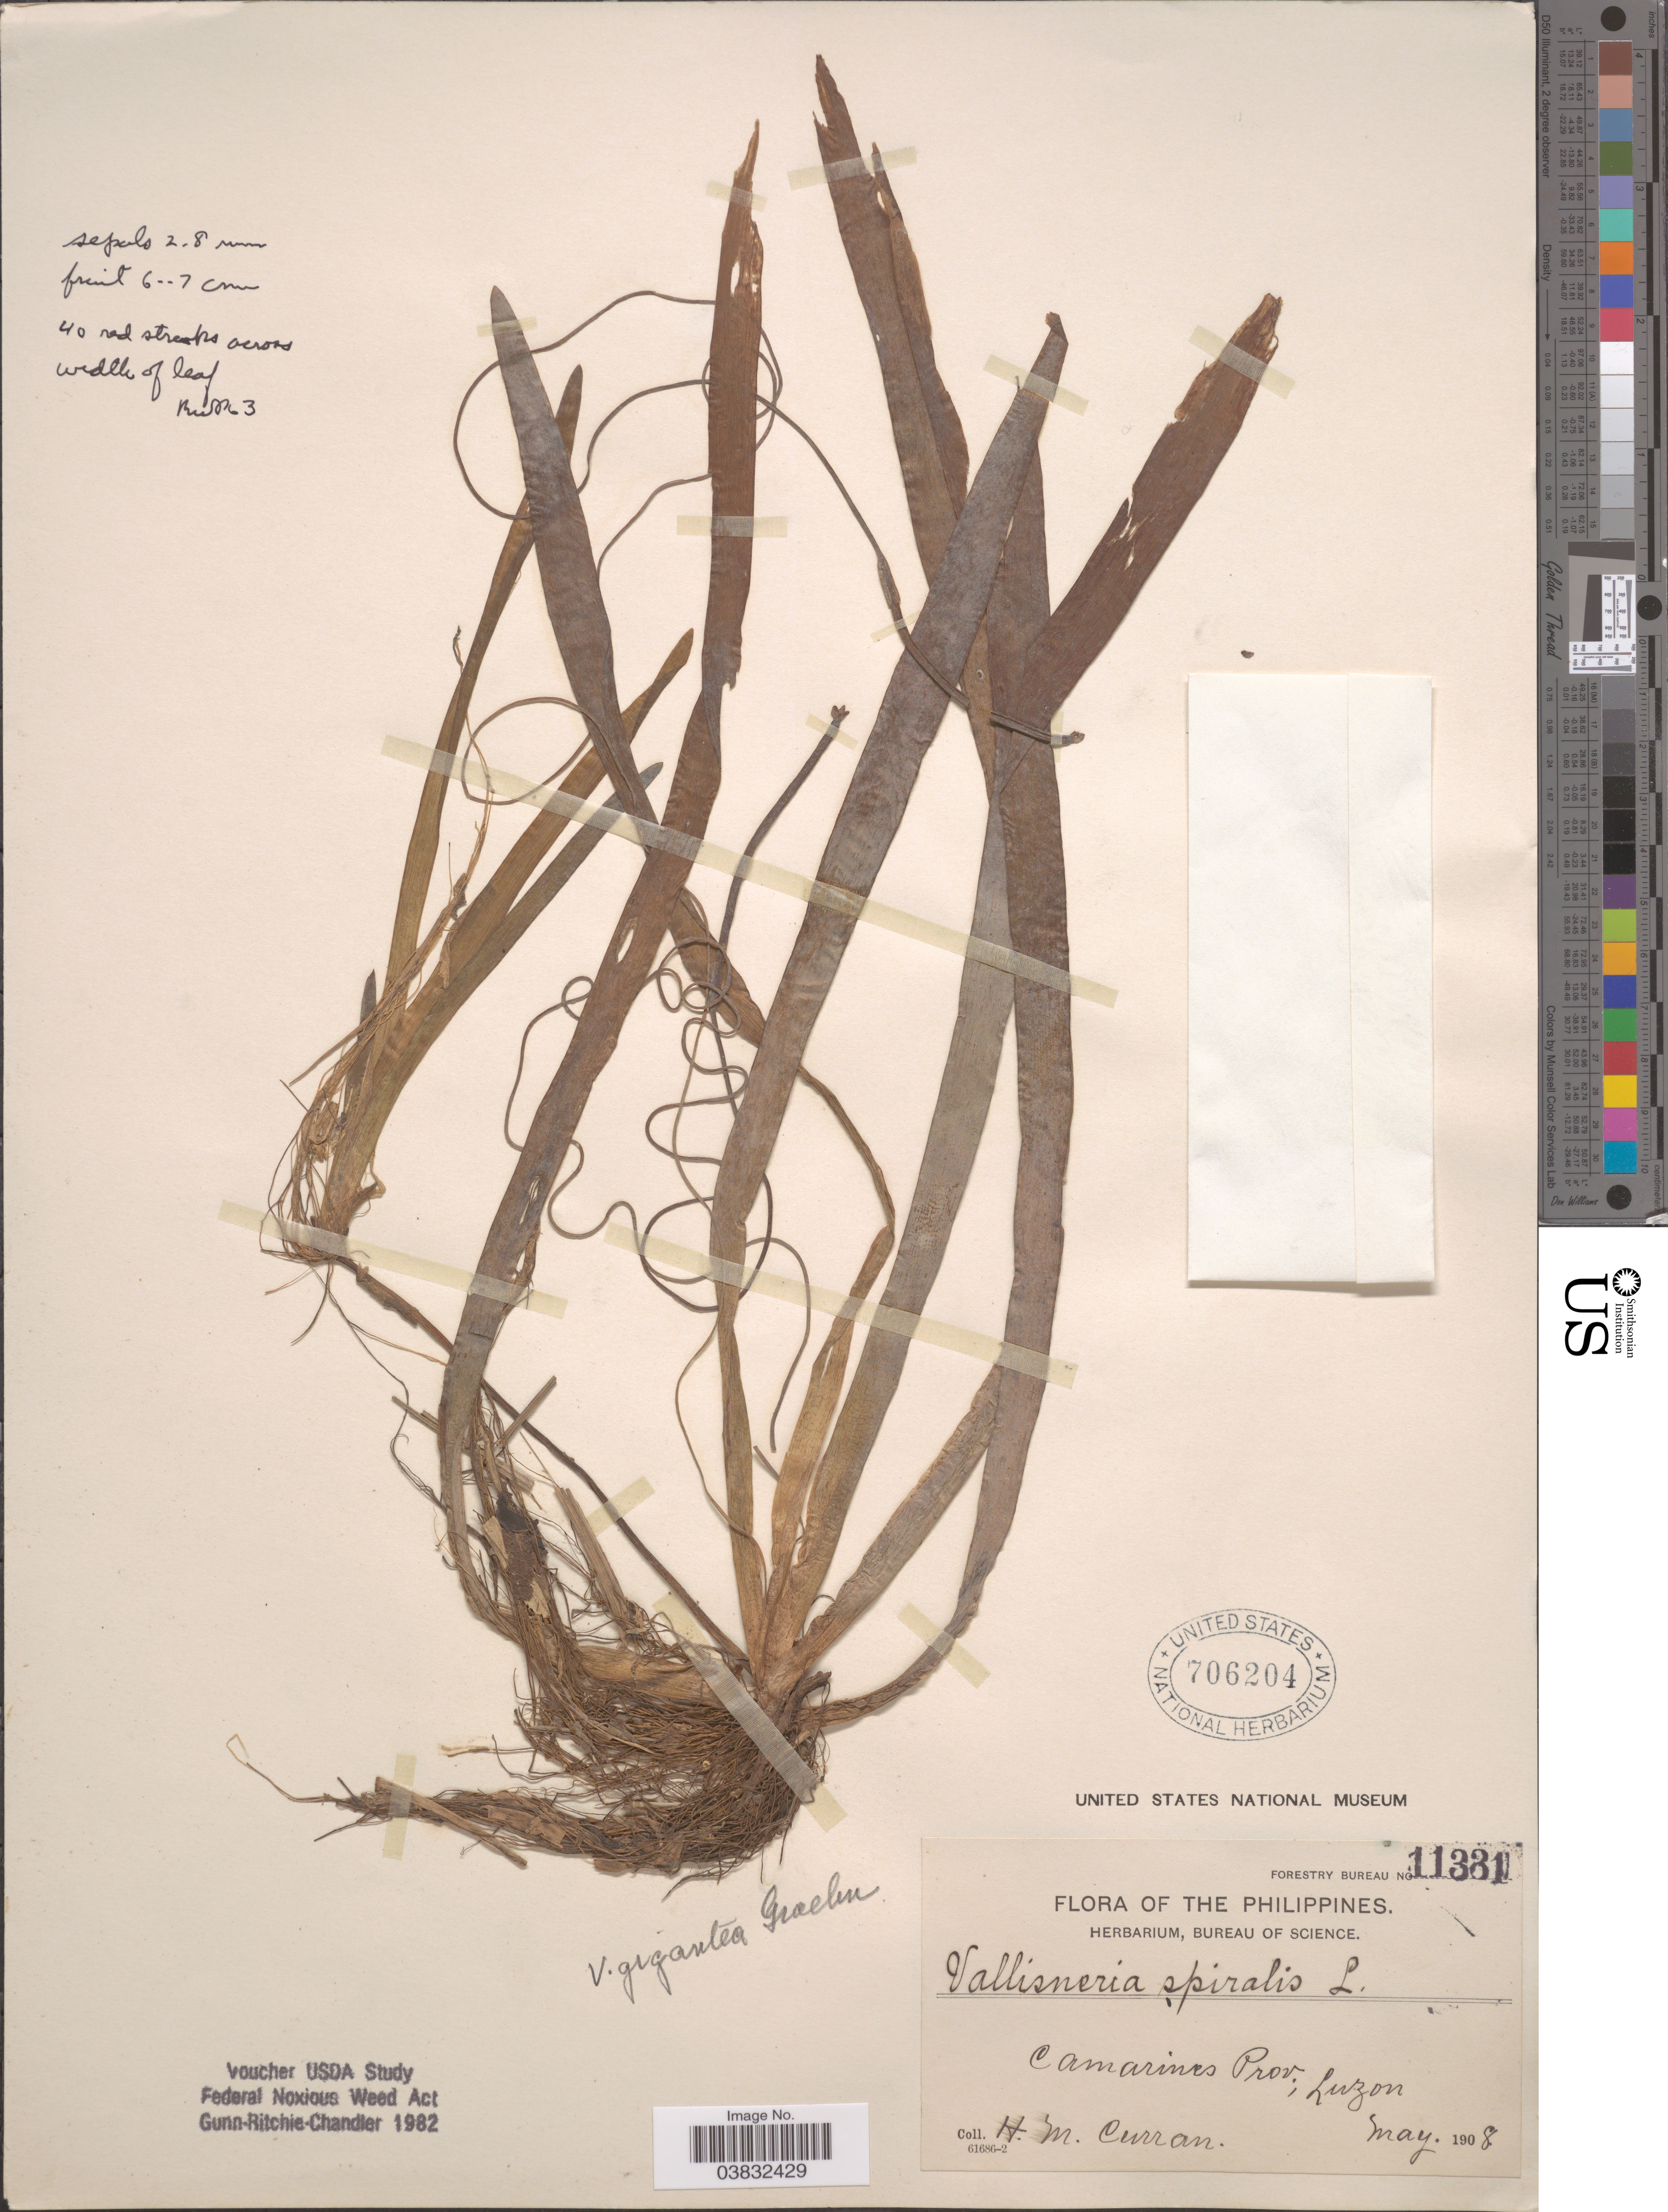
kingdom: Plantae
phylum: Tracheophyta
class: Liliopsida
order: Alismatales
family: Hydrocharitaceae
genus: Vallisneria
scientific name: Vallisneria spiralis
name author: L.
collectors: H. M. Curran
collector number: Forestry Bureau 11331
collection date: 1908-05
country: Philippines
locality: Camarines Prov., Luzon.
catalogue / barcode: US 706204